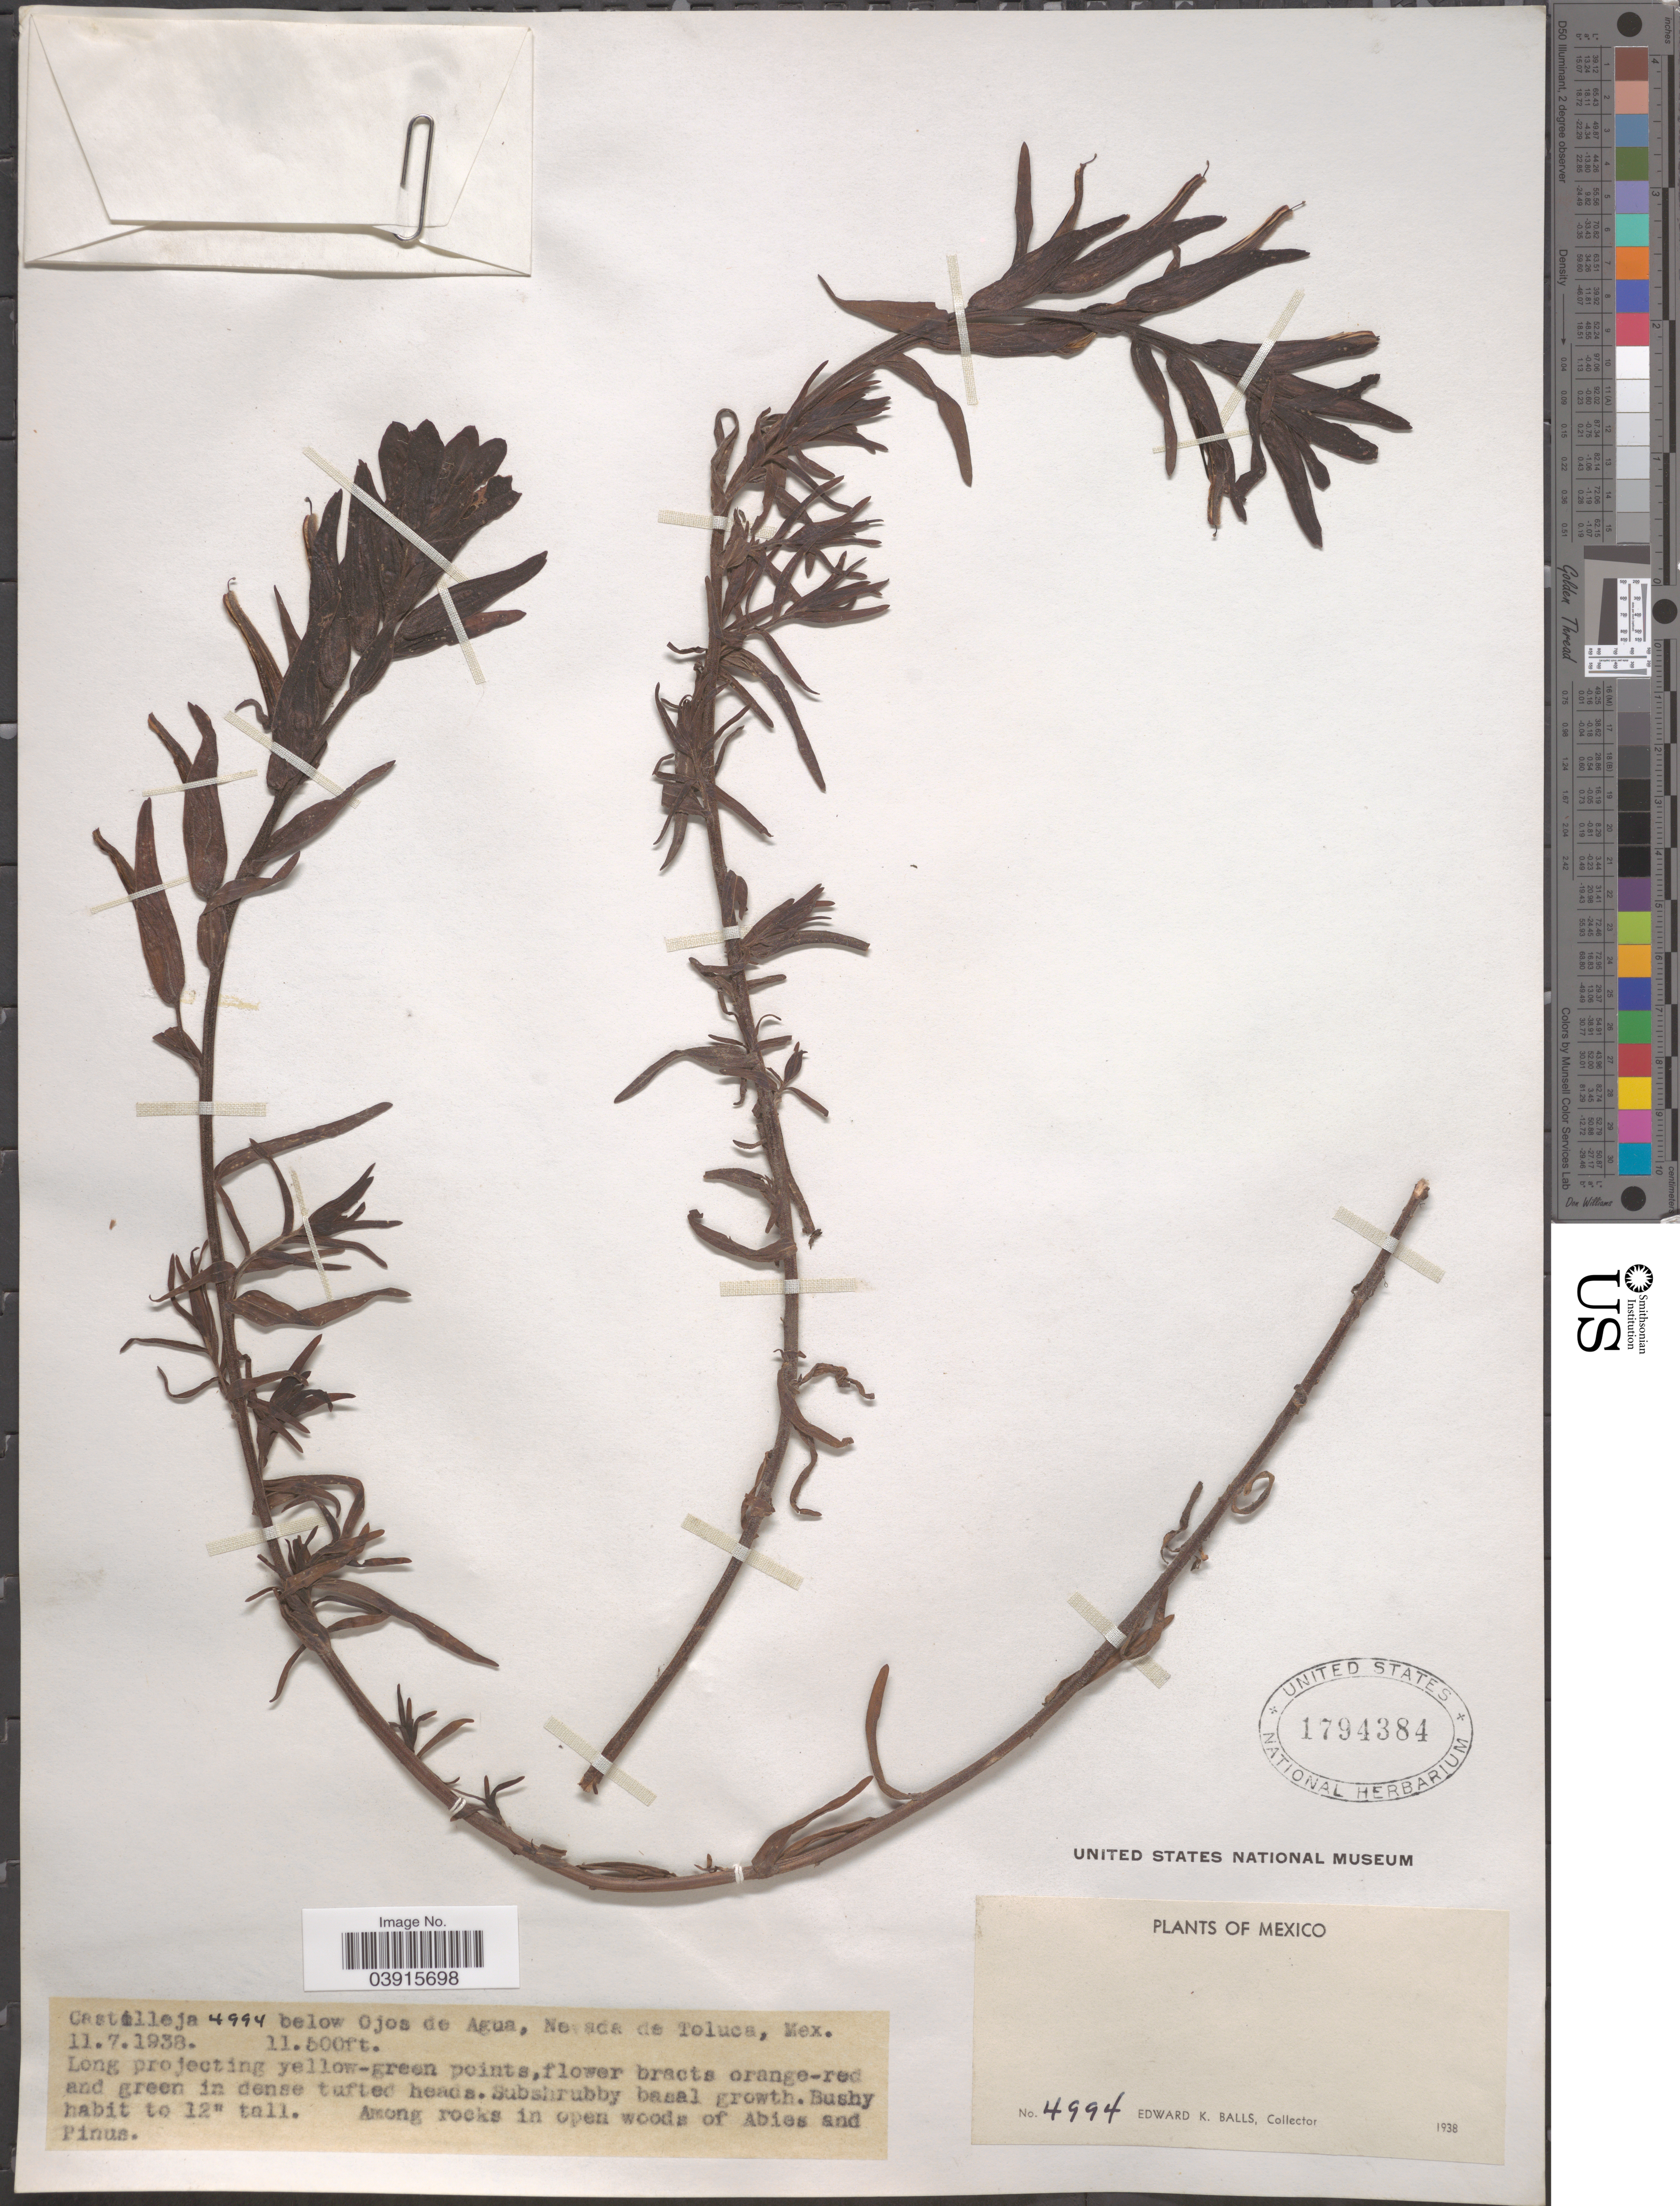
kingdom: Plantae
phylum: Tracheophyta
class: Magnoliopsida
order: Lamiales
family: Orobanchaceae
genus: Castilleja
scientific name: Castilleja tenuiflora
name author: Benth.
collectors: E. K. Balls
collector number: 4994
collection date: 1938-07-11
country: Mexico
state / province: México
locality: Below Ojos de Agua, Nevada de Toluca.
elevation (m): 3505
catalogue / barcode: US 1794384